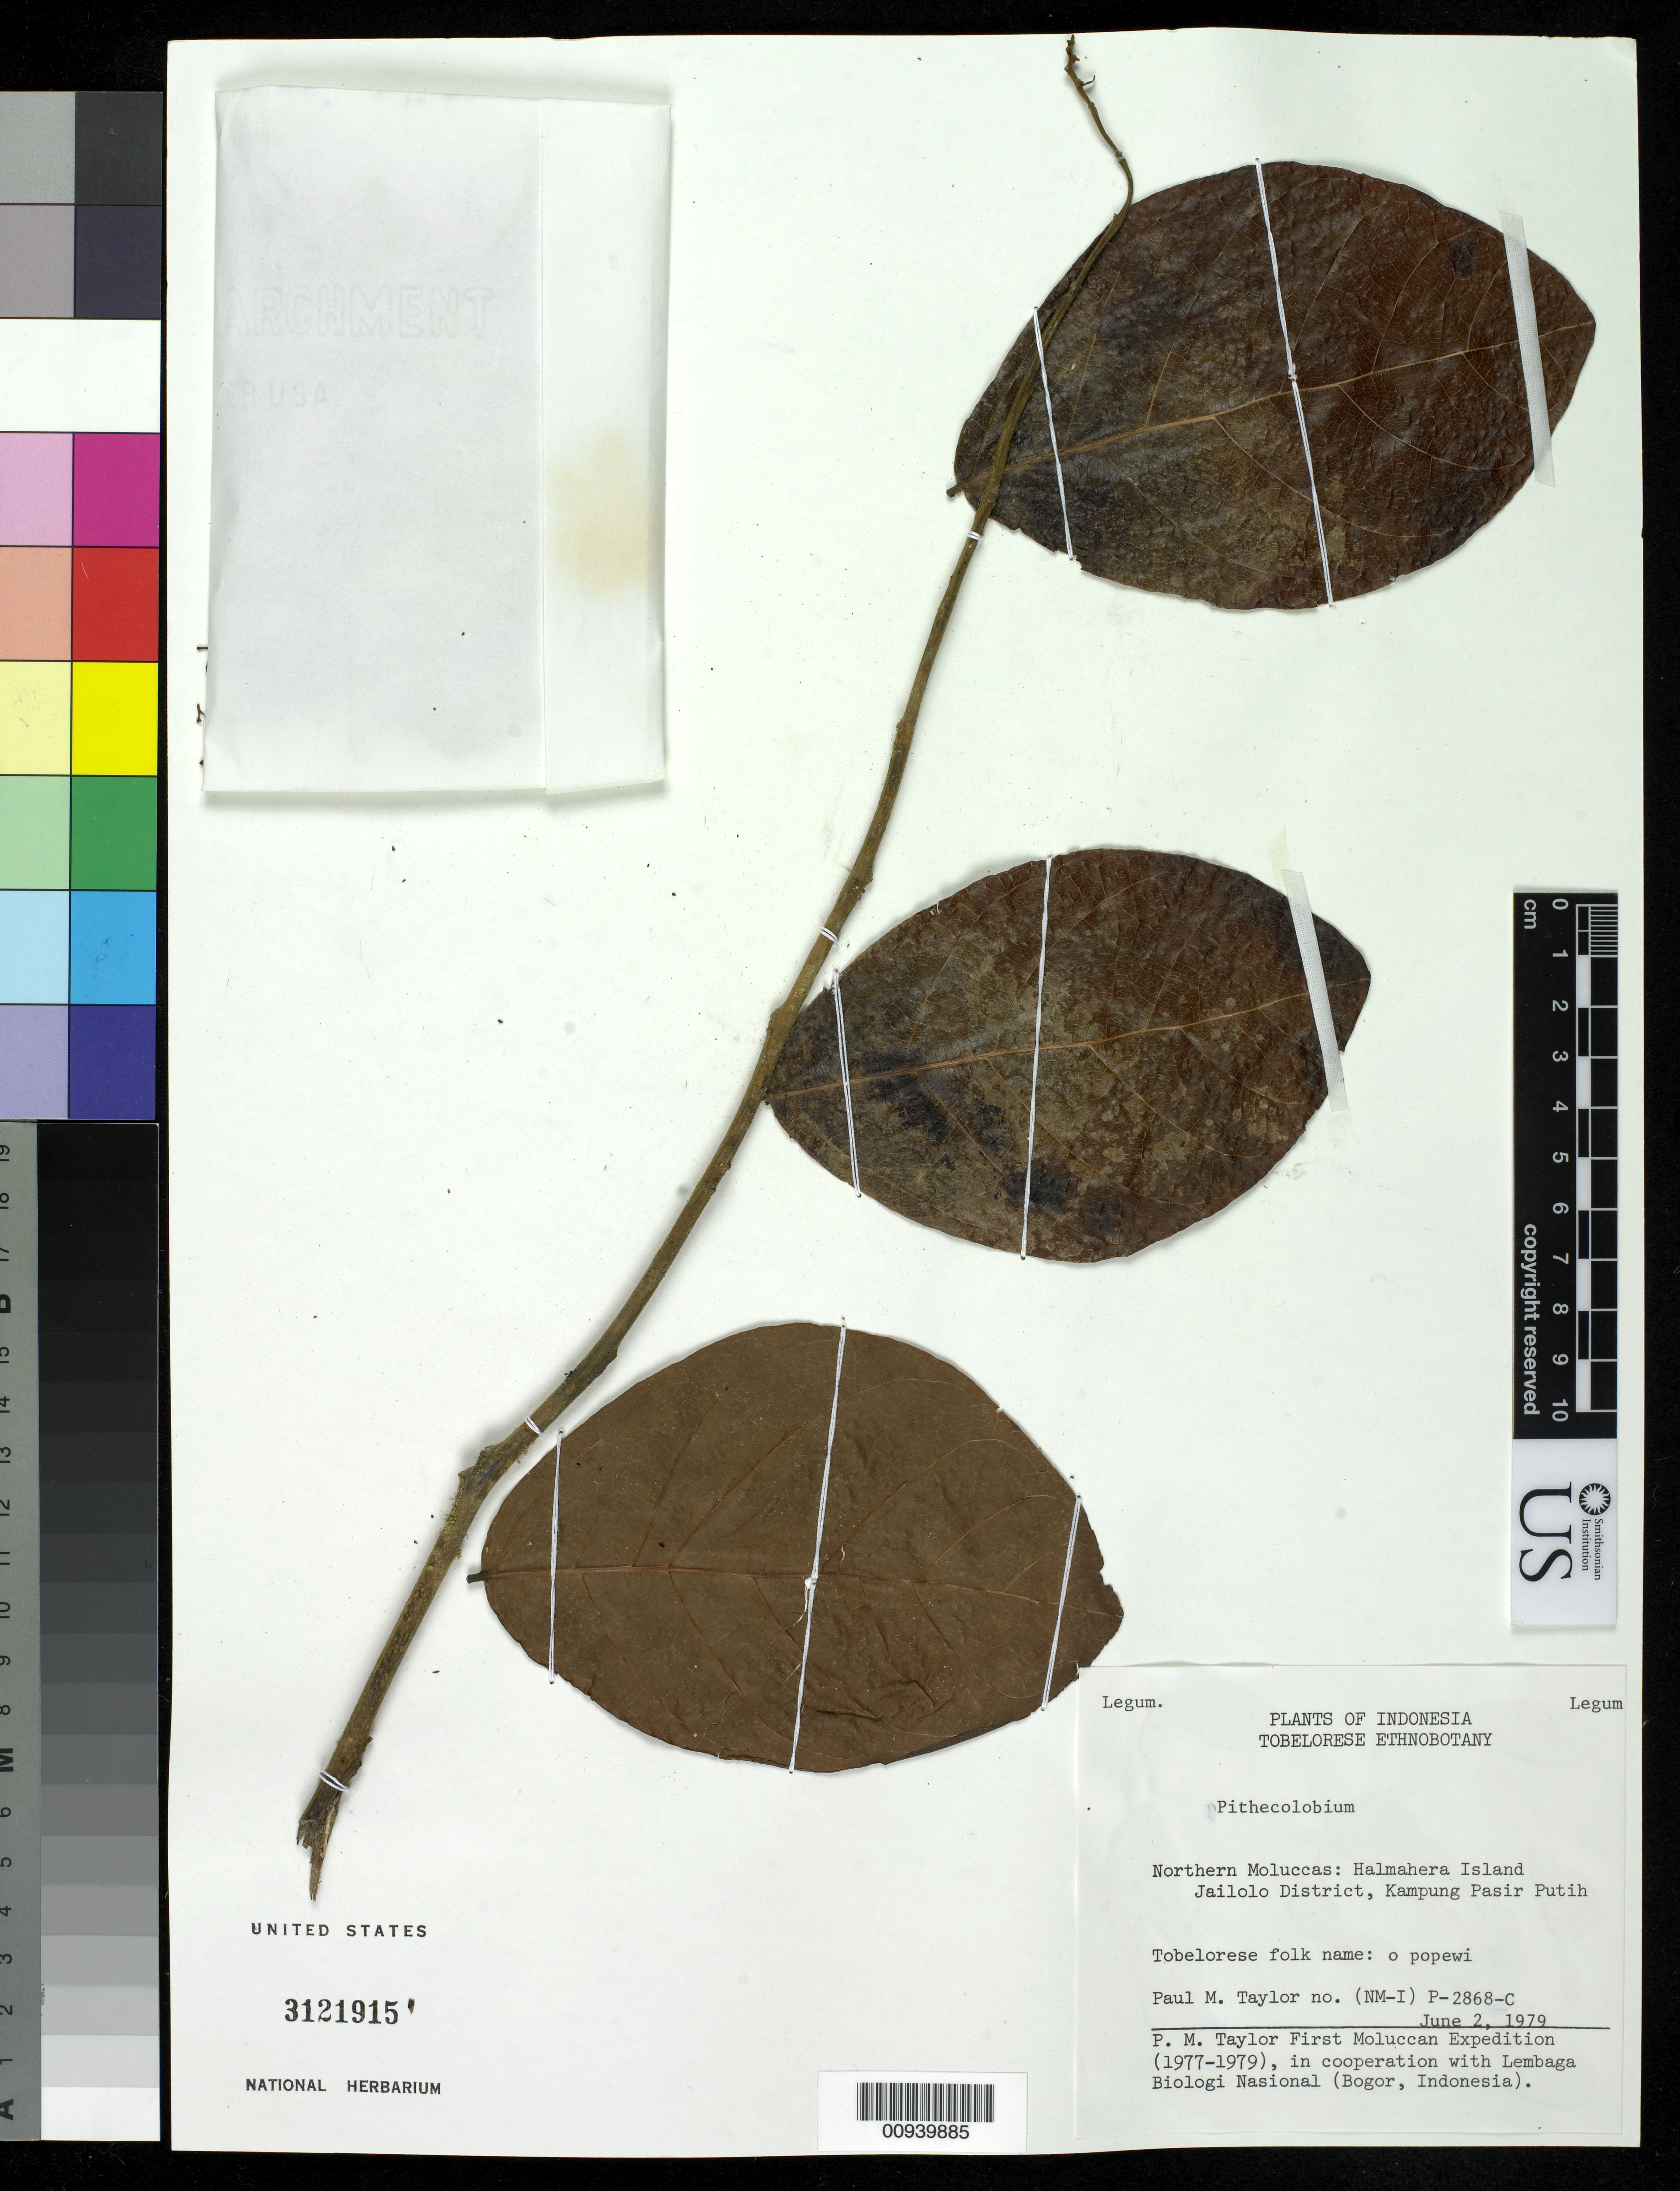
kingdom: Plantae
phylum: Tracheophyta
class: Magnoliopsida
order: Fabales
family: Fabaceae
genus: Pithecellobium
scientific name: Pithecellobium sp.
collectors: P. M. Taylor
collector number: P 2868 C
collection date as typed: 02 Jun 1979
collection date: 1979-06-02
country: Indonesia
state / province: Maluku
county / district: Maluku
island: Halmahera I.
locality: Jailolo District, Kampung Pasir Putih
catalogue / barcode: US 3121915